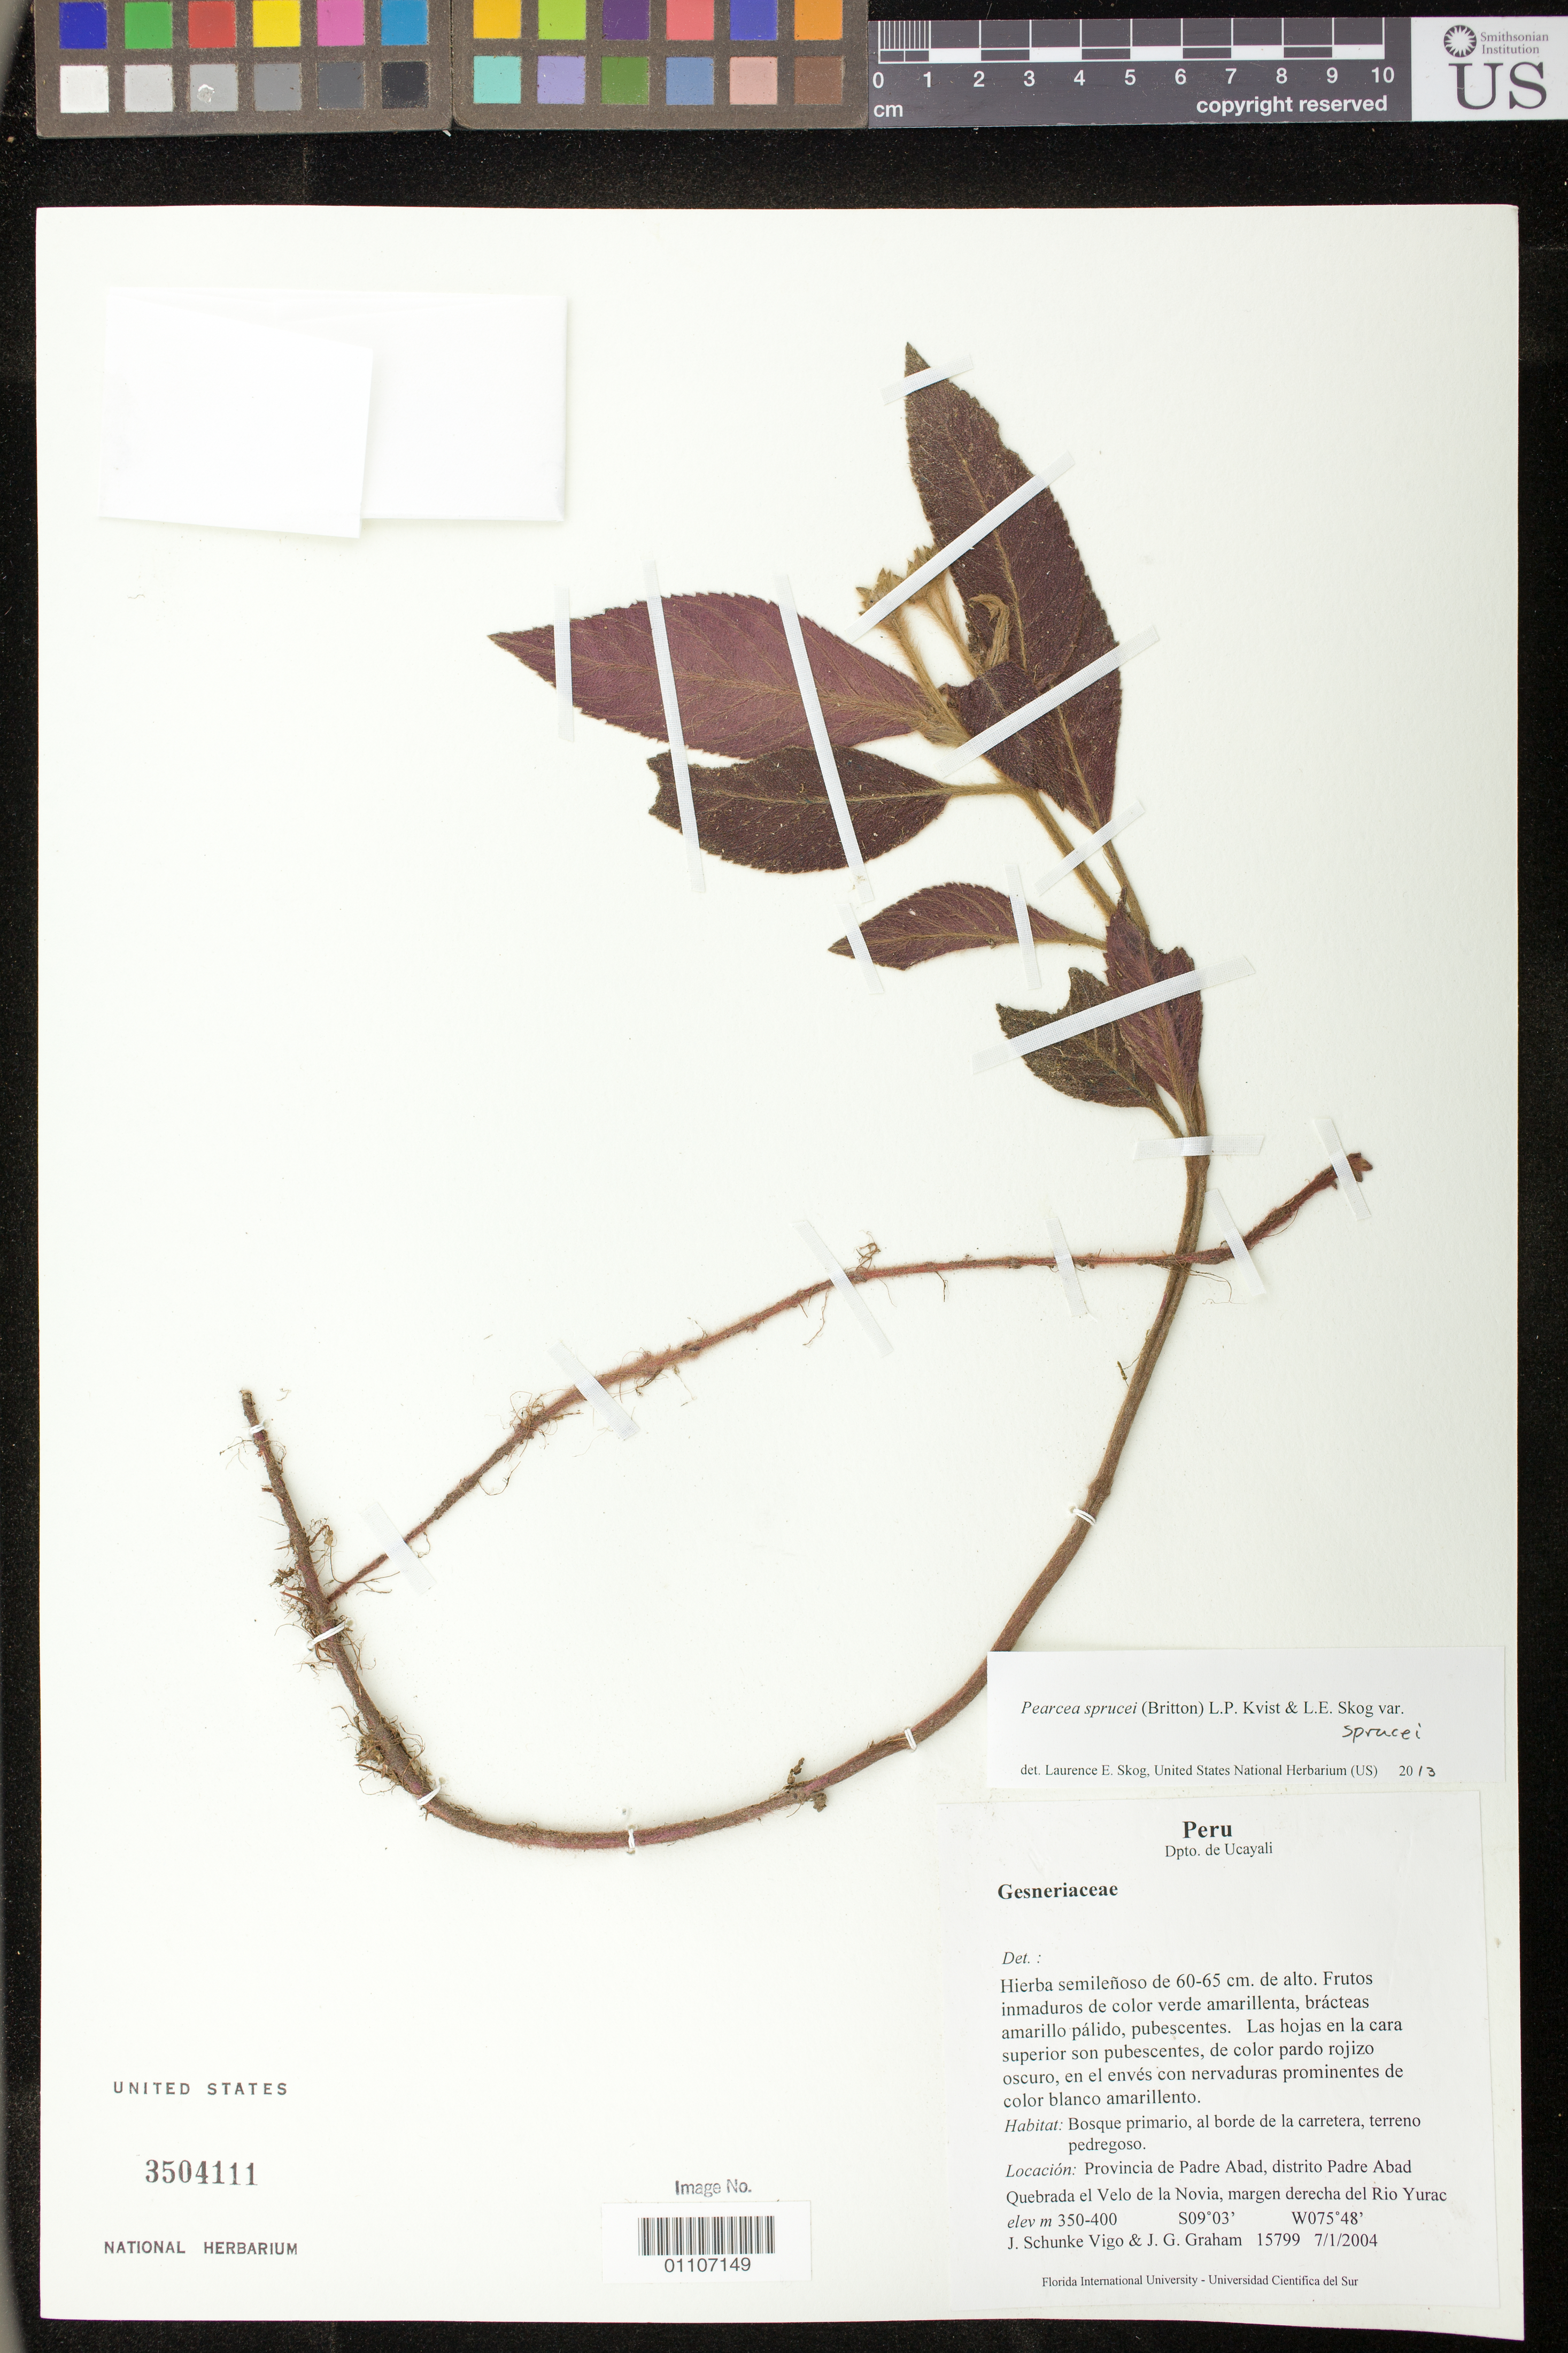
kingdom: Plantae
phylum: Tracheophyta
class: Magnoliopsida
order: Lamiales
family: Gesneriaceae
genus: Pearcea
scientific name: Pearcea sprucei var. sprucei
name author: (Britton) L.P. Kvist & L.E. Skog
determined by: Skog, Laurence E.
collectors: J. Schunke Vigo & J. G. Graham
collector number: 15799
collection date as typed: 01 Jul 2004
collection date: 2004-07-01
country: Peru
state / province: Ucayali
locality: Provincia de Padre Abad, distrito Padre Abad. Quebrada el Velo de la Novia, margen derecha del Rio Yurac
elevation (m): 350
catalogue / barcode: US 3504111